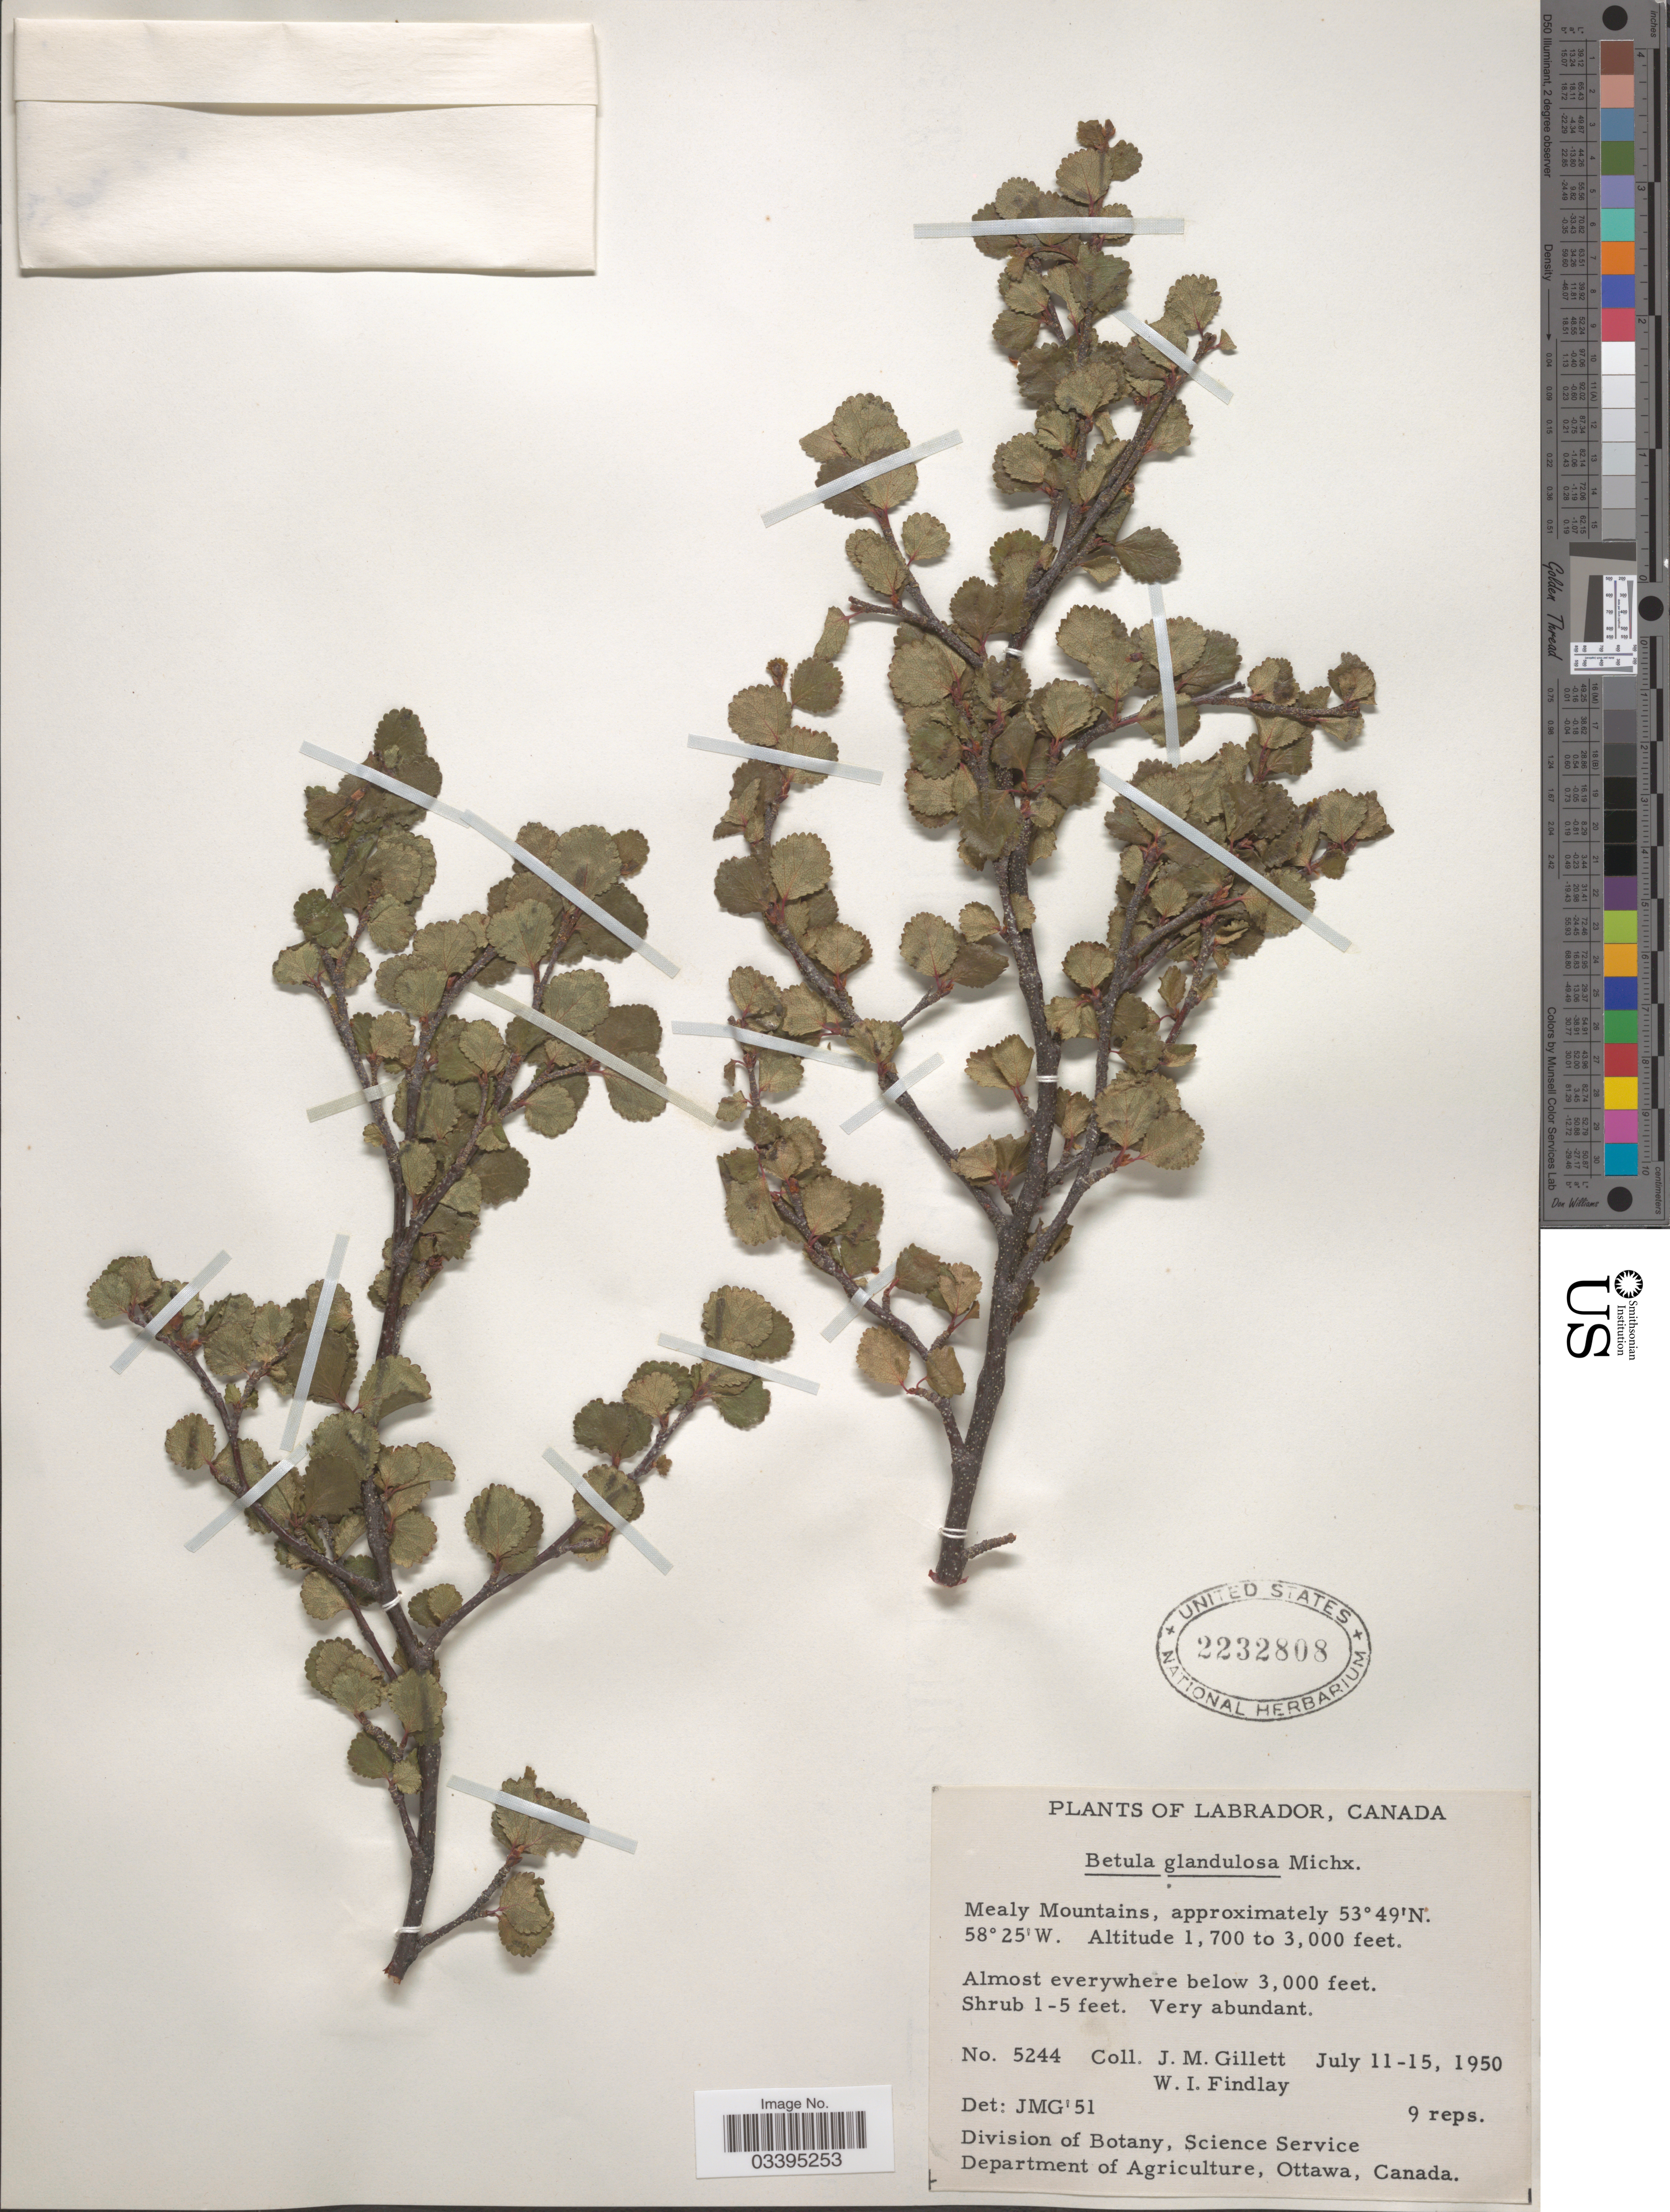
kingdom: Plantae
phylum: Tracheophyta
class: Magnoliopsida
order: Fagales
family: Betulaceae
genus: Betula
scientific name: Betula glandulosa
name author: Michx.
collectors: J. M. Gillett & W. Findlay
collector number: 5244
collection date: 1950-07-11/1950-07-15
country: Canada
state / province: Newfoundland and Labrador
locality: Labrador. Mealy Mountains.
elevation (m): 518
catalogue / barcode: US 2232808